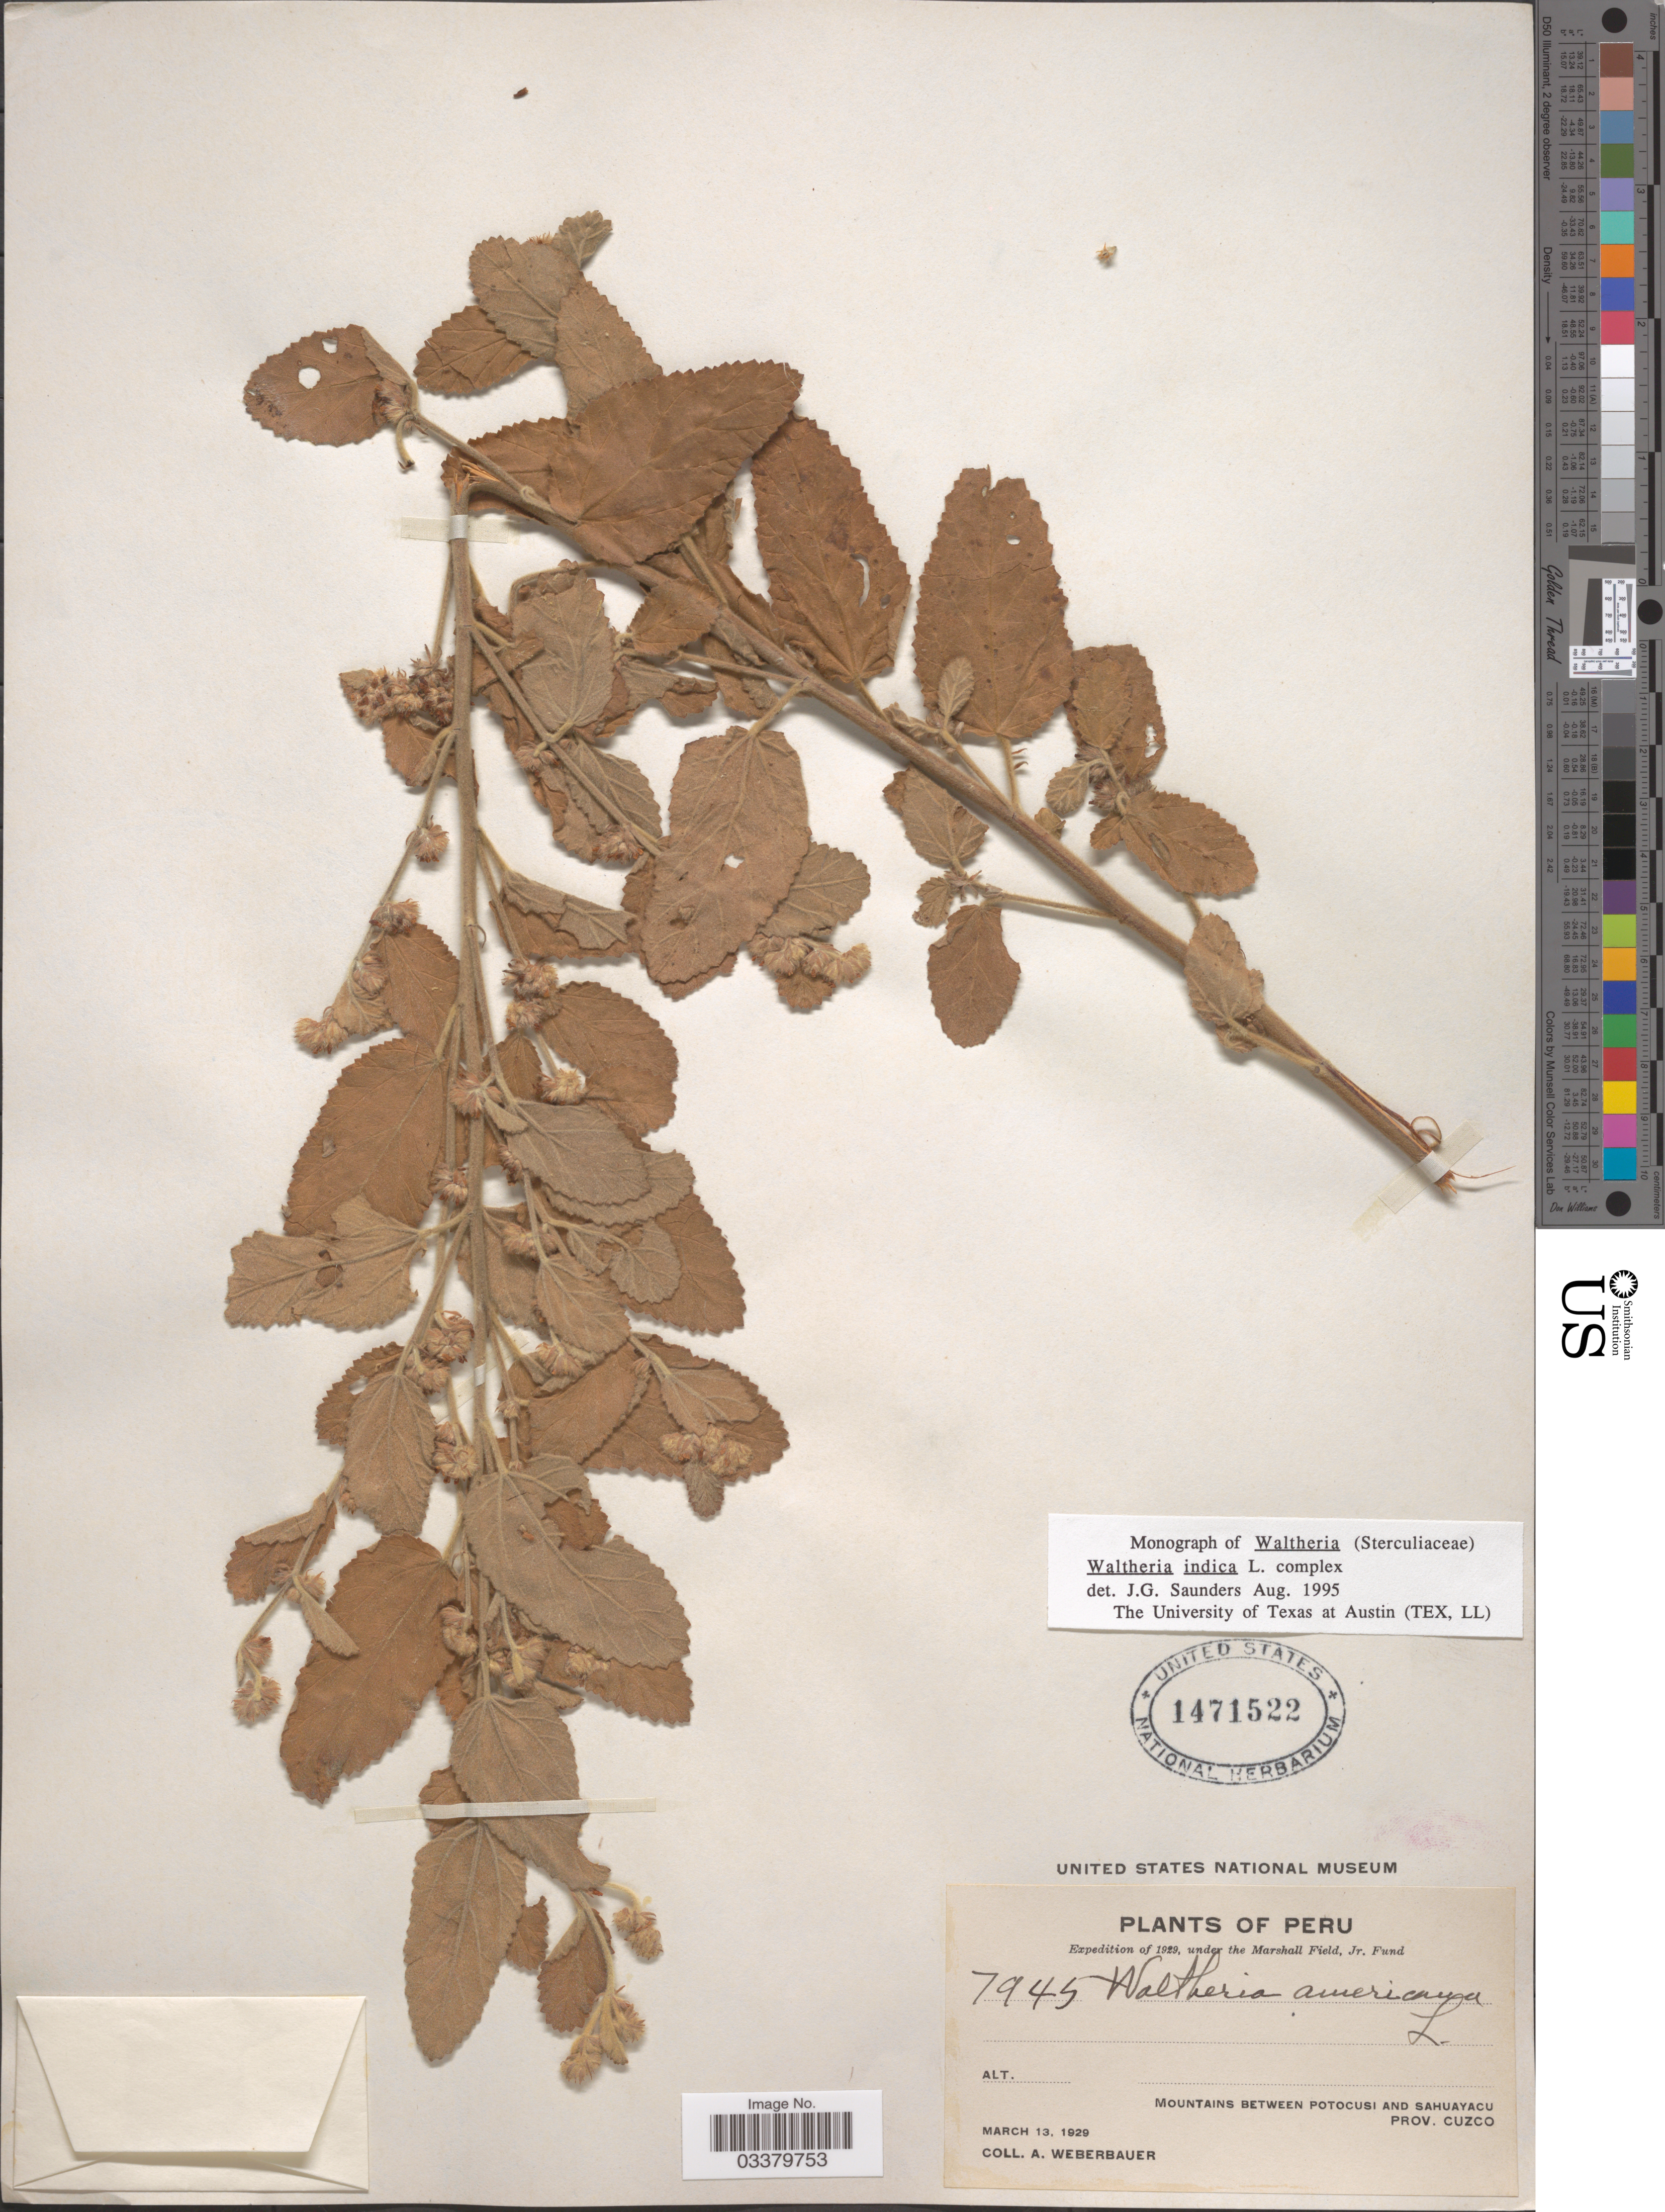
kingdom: Plantae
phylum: Tracheophyta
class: Magnoliopsida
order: Malvales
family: Malvaceae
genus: Waltheria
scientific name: Waltheria indica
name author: L.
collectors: A. Weberbauer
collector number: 7945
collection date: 1929-03-13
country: Peru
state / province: Cusco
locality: Mountains between Potocusi and Sahuayacu. Prov. Cuzco.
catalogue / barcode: US 1471522